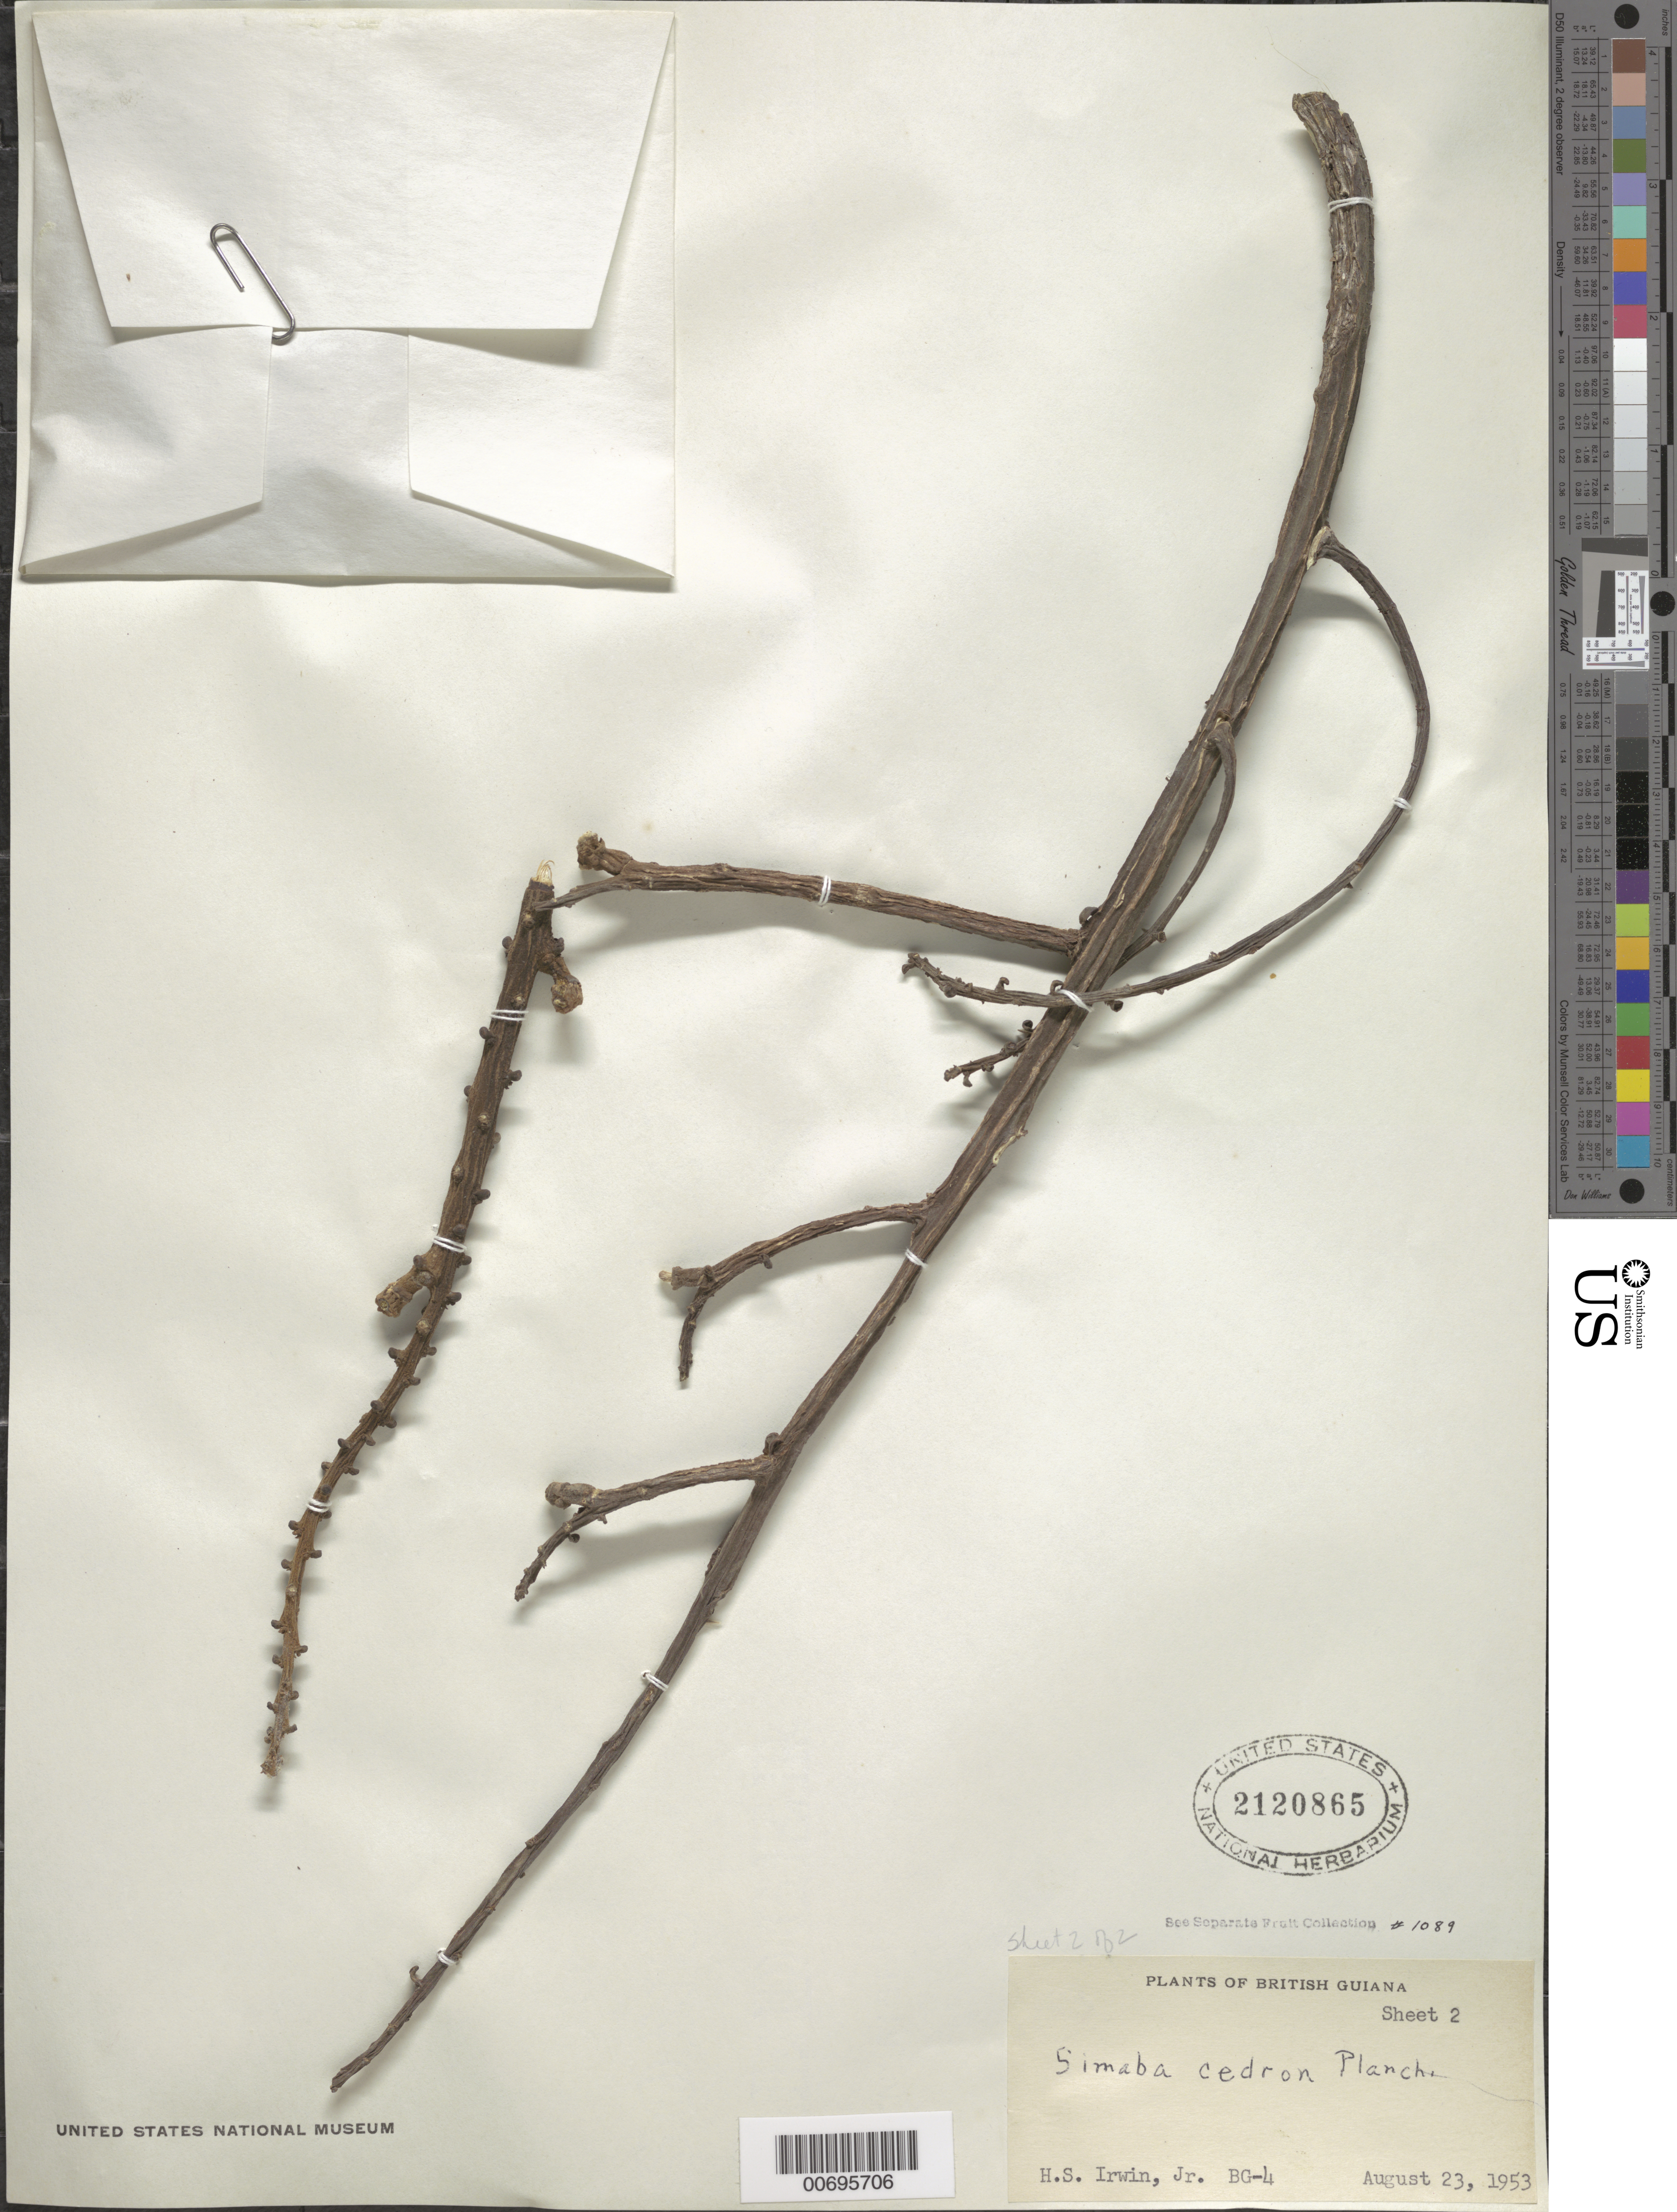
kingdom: Plantae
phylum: Tracheophyta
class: Magnoliopsida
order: Sapindales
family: Simaroubaceae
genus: Homalolepis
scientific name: Homalolepis cedron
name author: (Planch.) Devecchi & Pirani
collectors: H. Irwin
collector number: BG-4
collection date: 1953-08-23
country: Guyana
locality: British Guiana.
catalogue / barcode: US 2120865